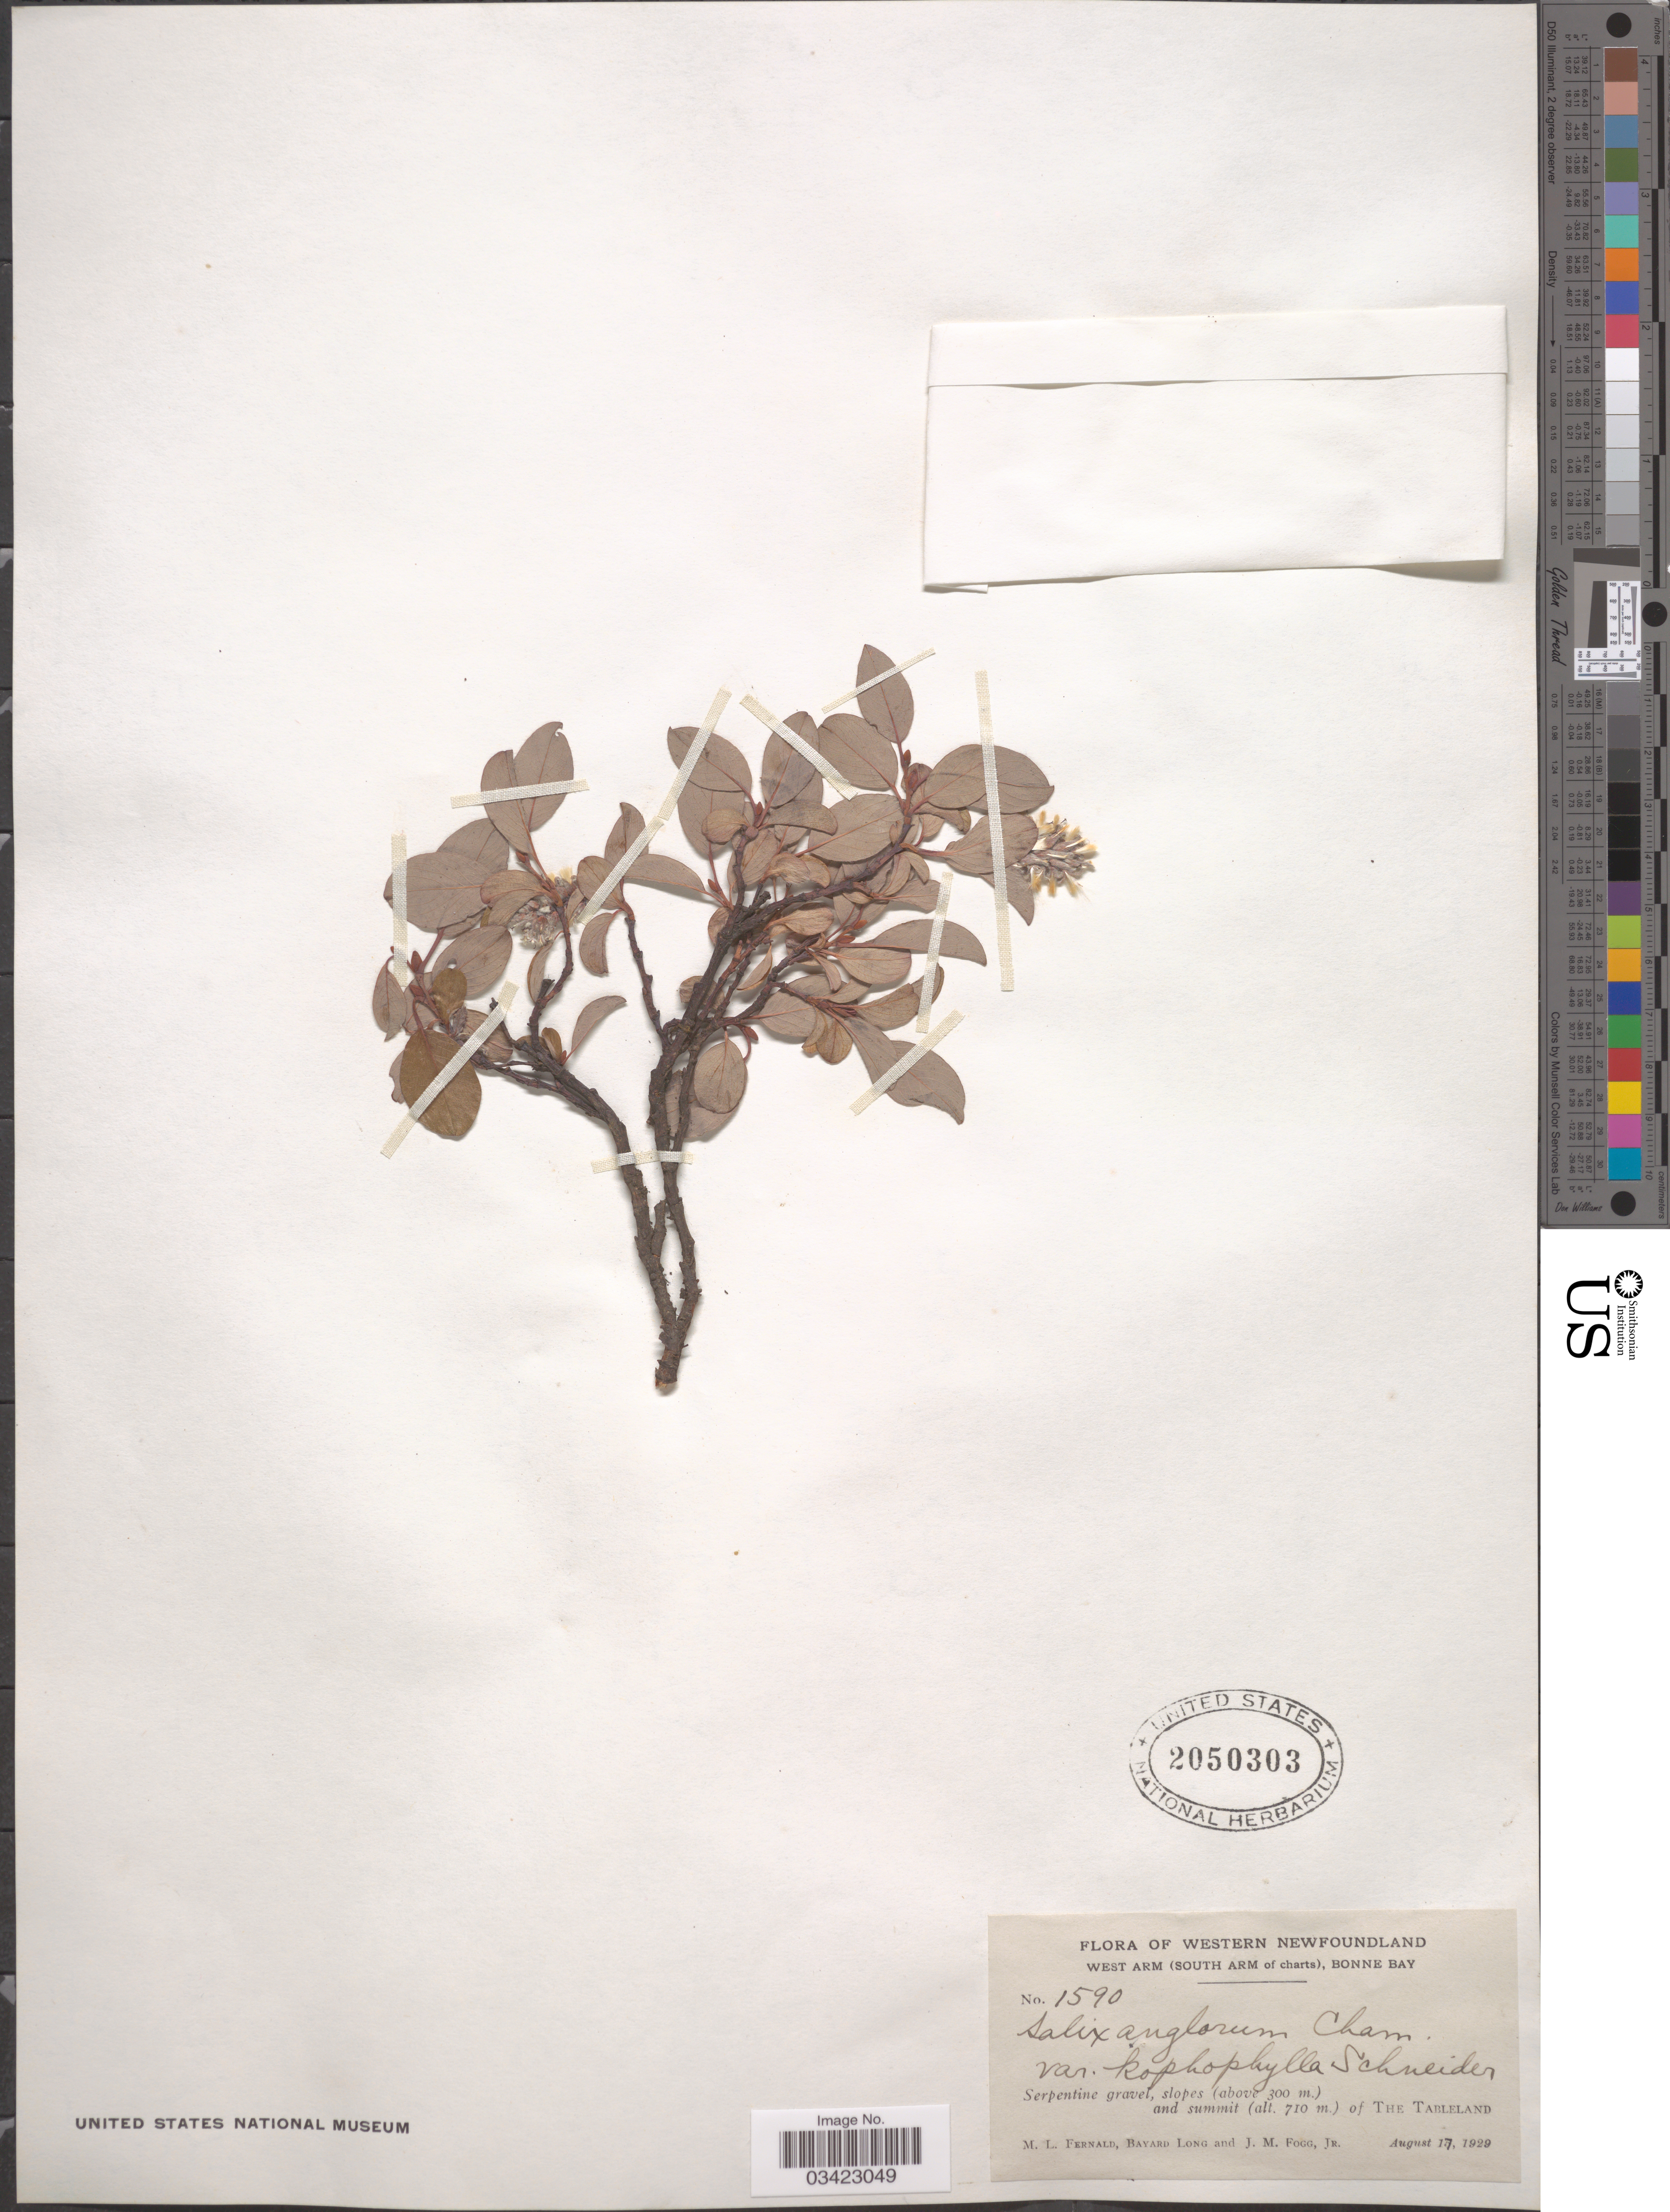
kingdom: Plantae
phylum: Tracheophyta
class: Magnoliopsida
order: Malpighiales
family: Salicaceae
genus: Salix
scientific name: Salix anglorum var. kophophylla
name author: C.K. Schneid.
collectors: M. L. Fernald, B. Long & J. Fogg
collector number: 1590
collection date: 1929-08-17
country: Canada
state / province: Newfoundland and Labrador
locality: Western Newfoundland. West Arm (South Arm of charts), Bonne Bay. Slopes and summit of The Tabeland.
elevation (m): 300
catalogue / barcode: US 2050303